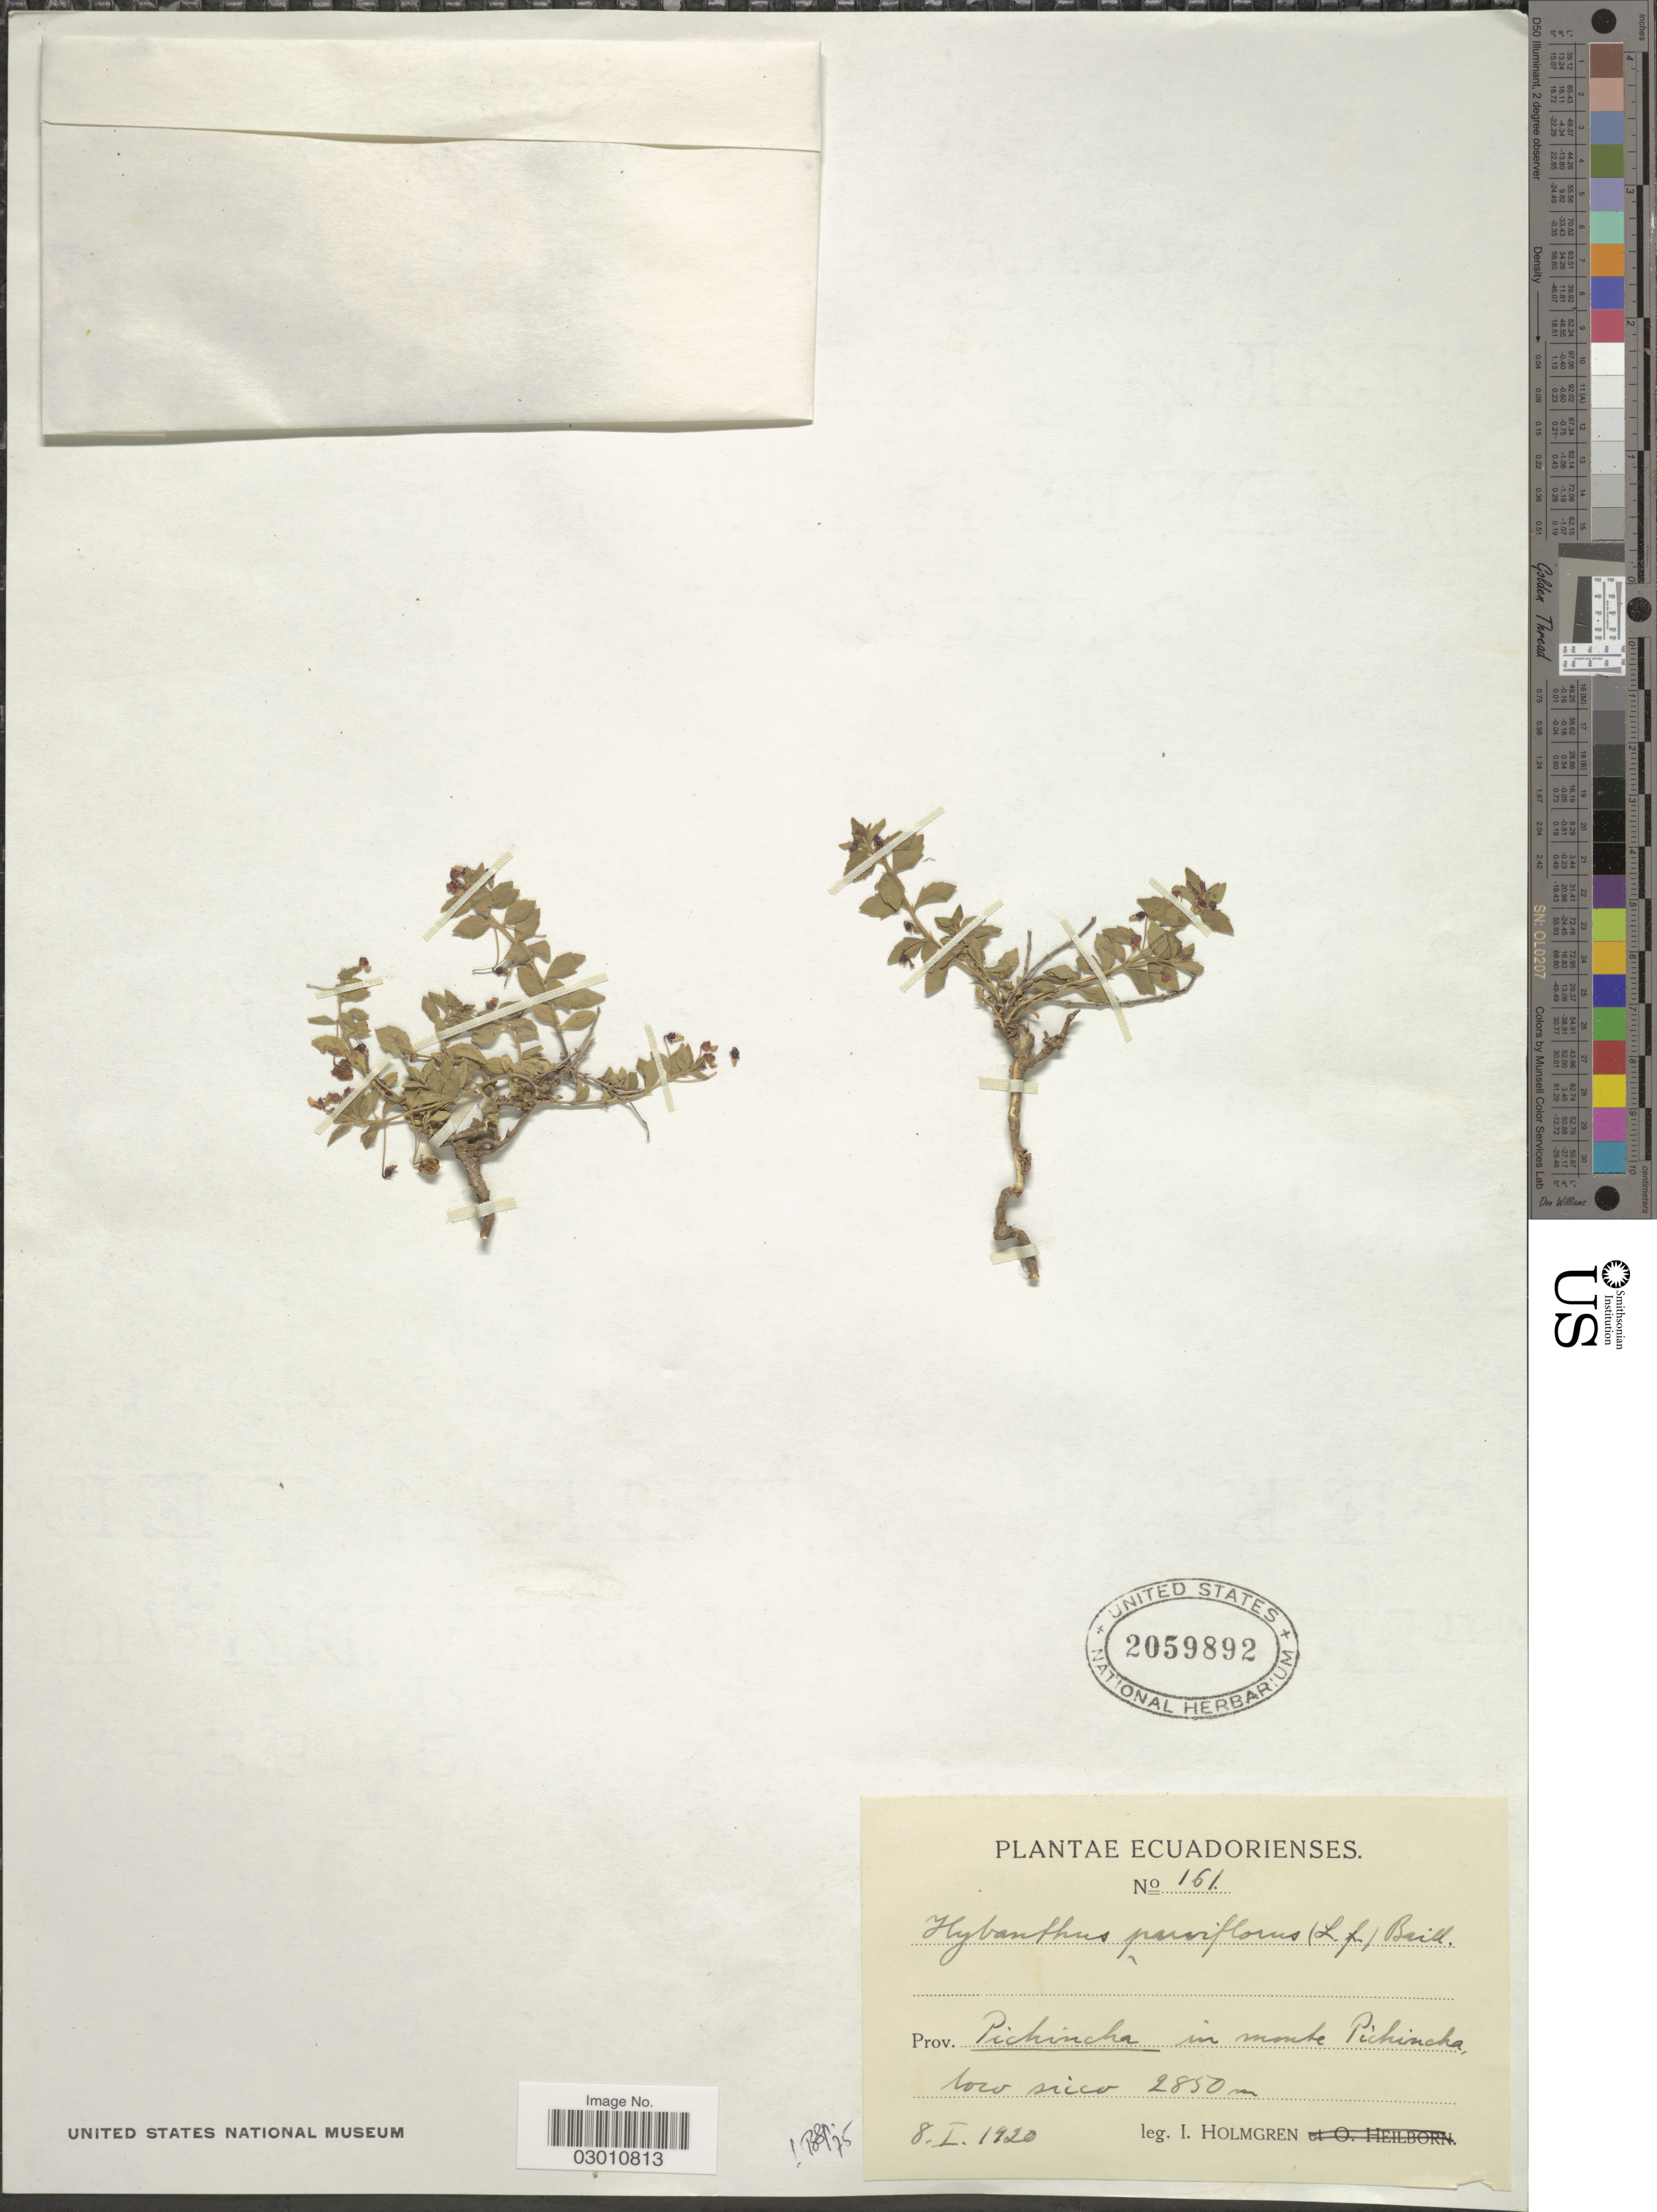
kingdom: Plantae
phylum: Tracheophyta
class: Magnoliopsida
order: Malpighiales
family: Violaceae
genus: Pombalia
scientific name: Pombalia parviflora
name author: (L. f.) Paula-Souza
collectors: I. Holmgren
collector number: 161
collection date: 1920-01-08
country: Ecuador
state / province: Pichincha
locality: In monte Pichincha low sicco.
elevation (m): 2850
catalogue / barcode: US 2059892